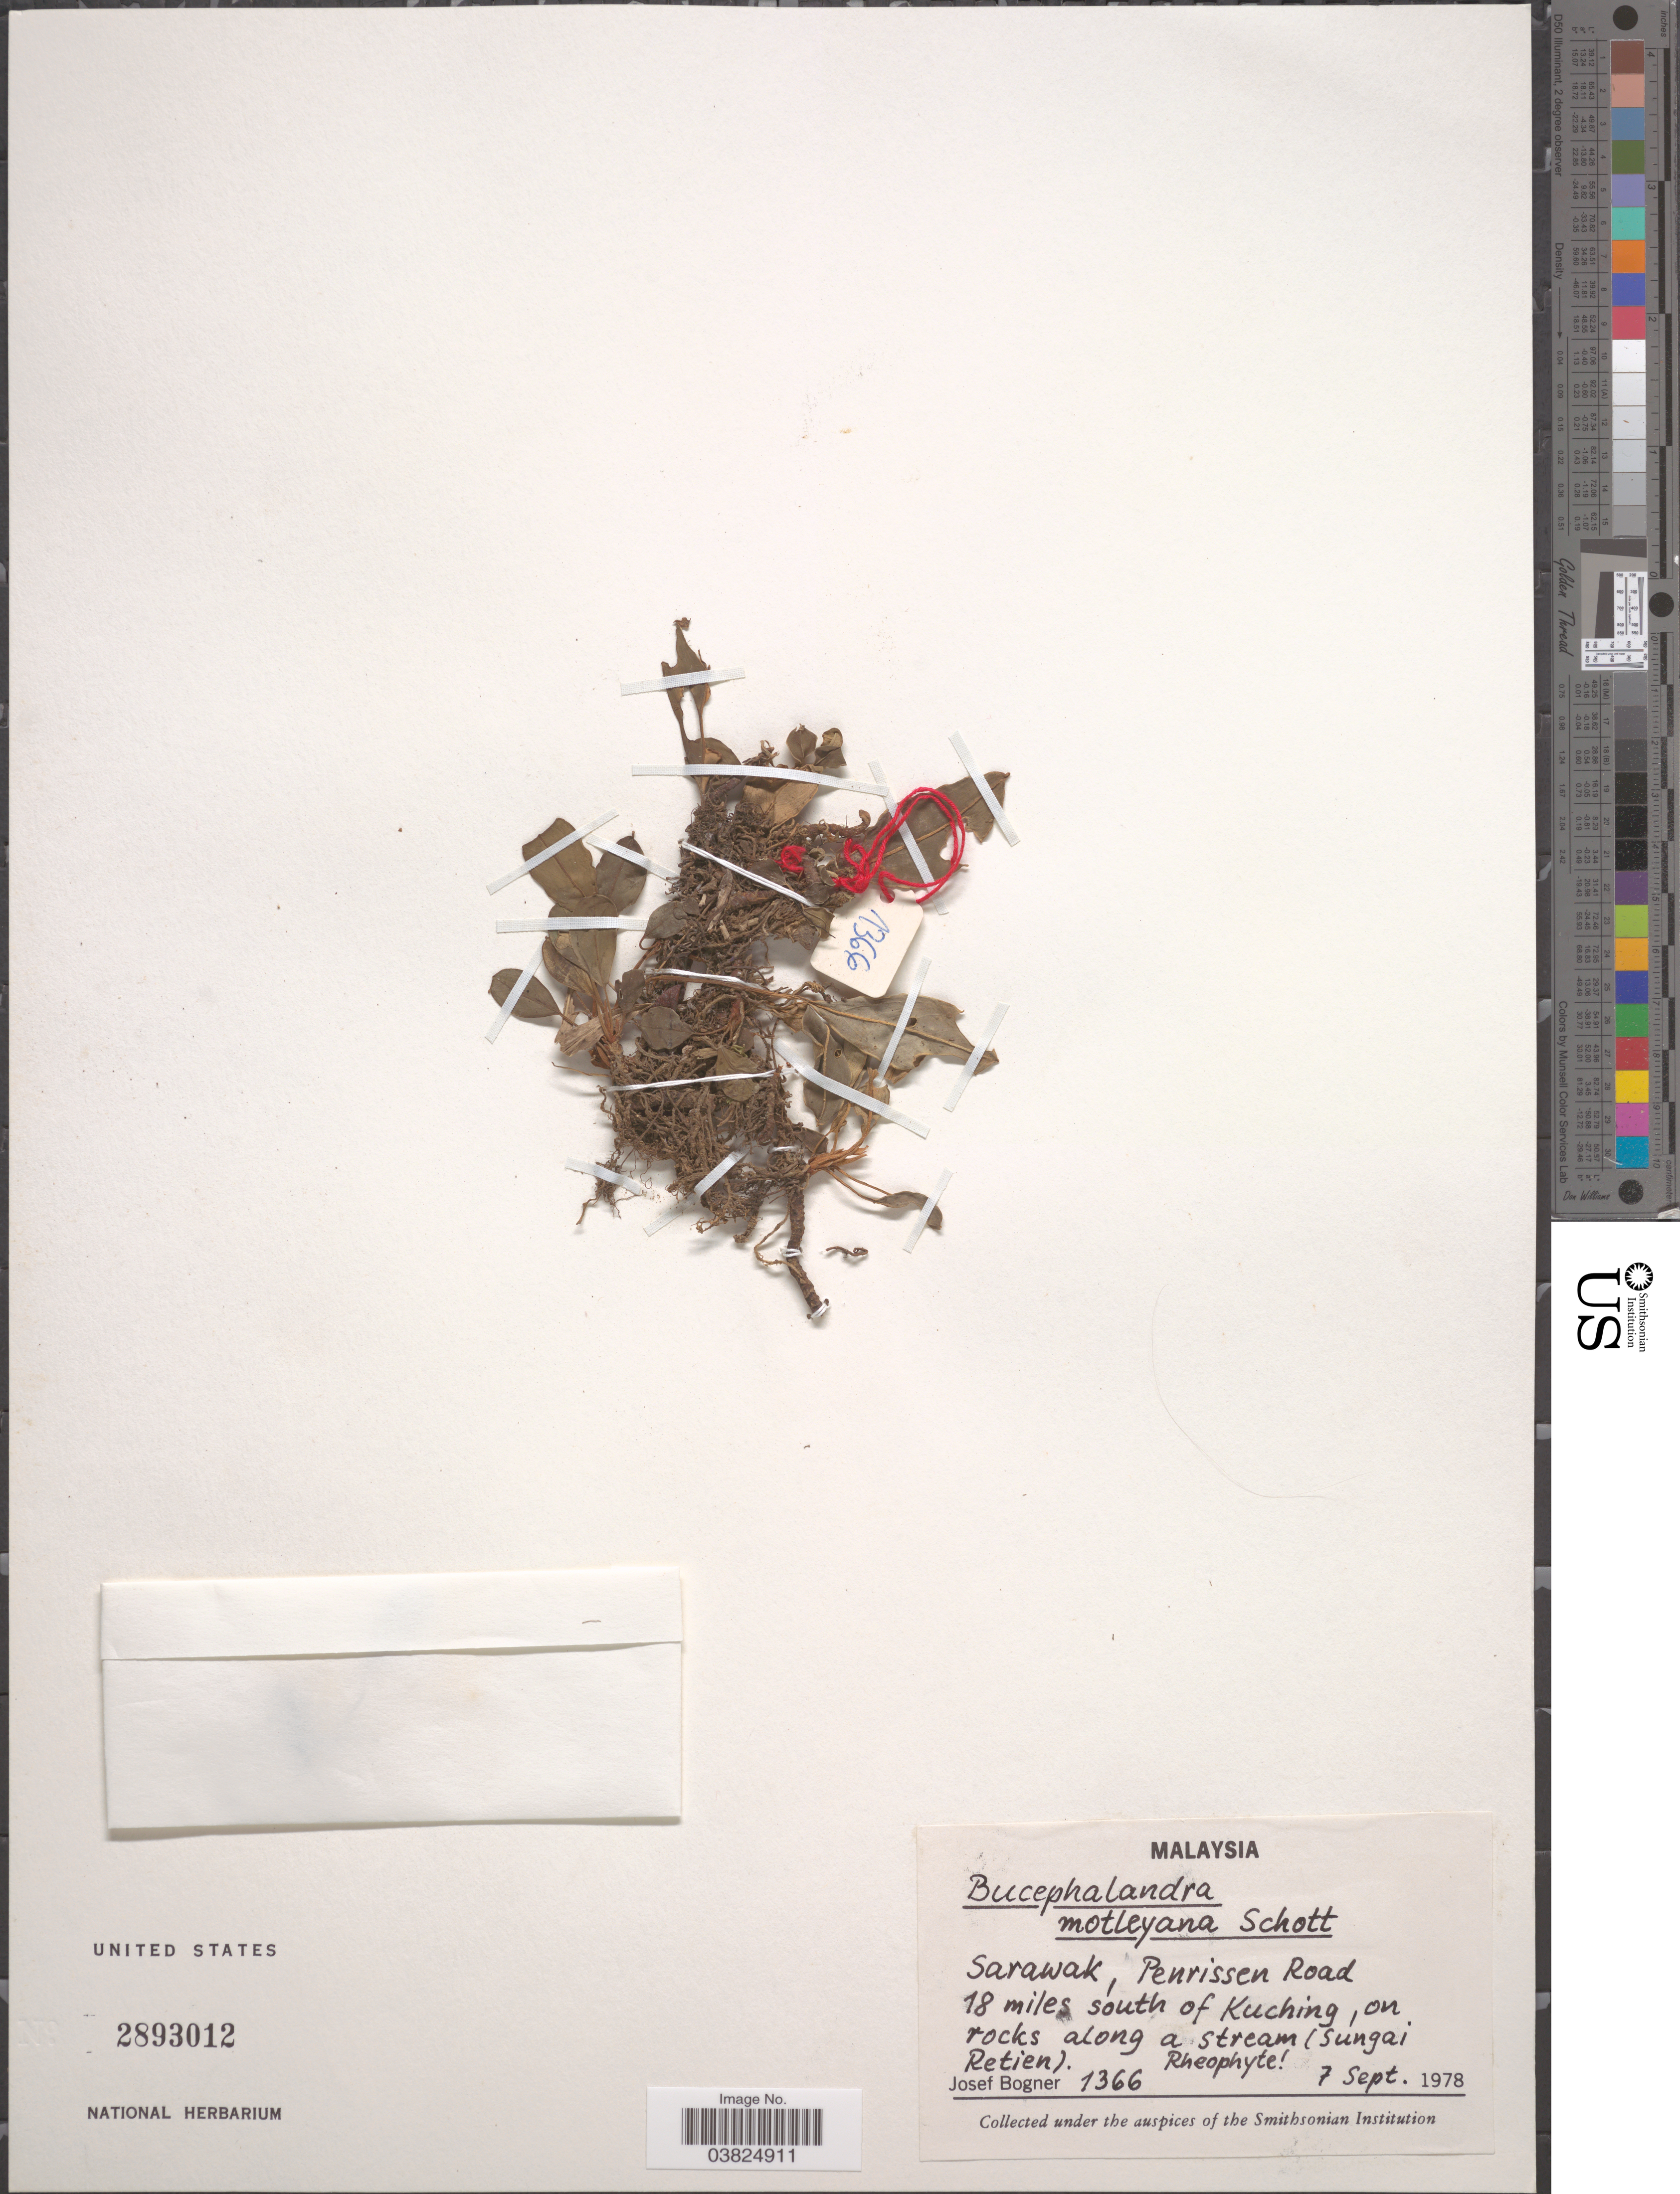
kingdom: Plantae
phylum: Tracheophyta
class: Liliopsida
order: Alismatales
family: Araceae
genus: Bucephalandra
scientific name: Bucephalandra motleyana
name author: Schott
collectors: J. Bogner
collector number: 1366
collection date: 1978-09-07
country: Malaysia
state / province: Sarawak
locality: Penrissen Road 18 miles south of Kuching, on rocks along a stream ( Sungai Retien). Rheophyte [illegible text]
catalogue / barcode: US 2893012